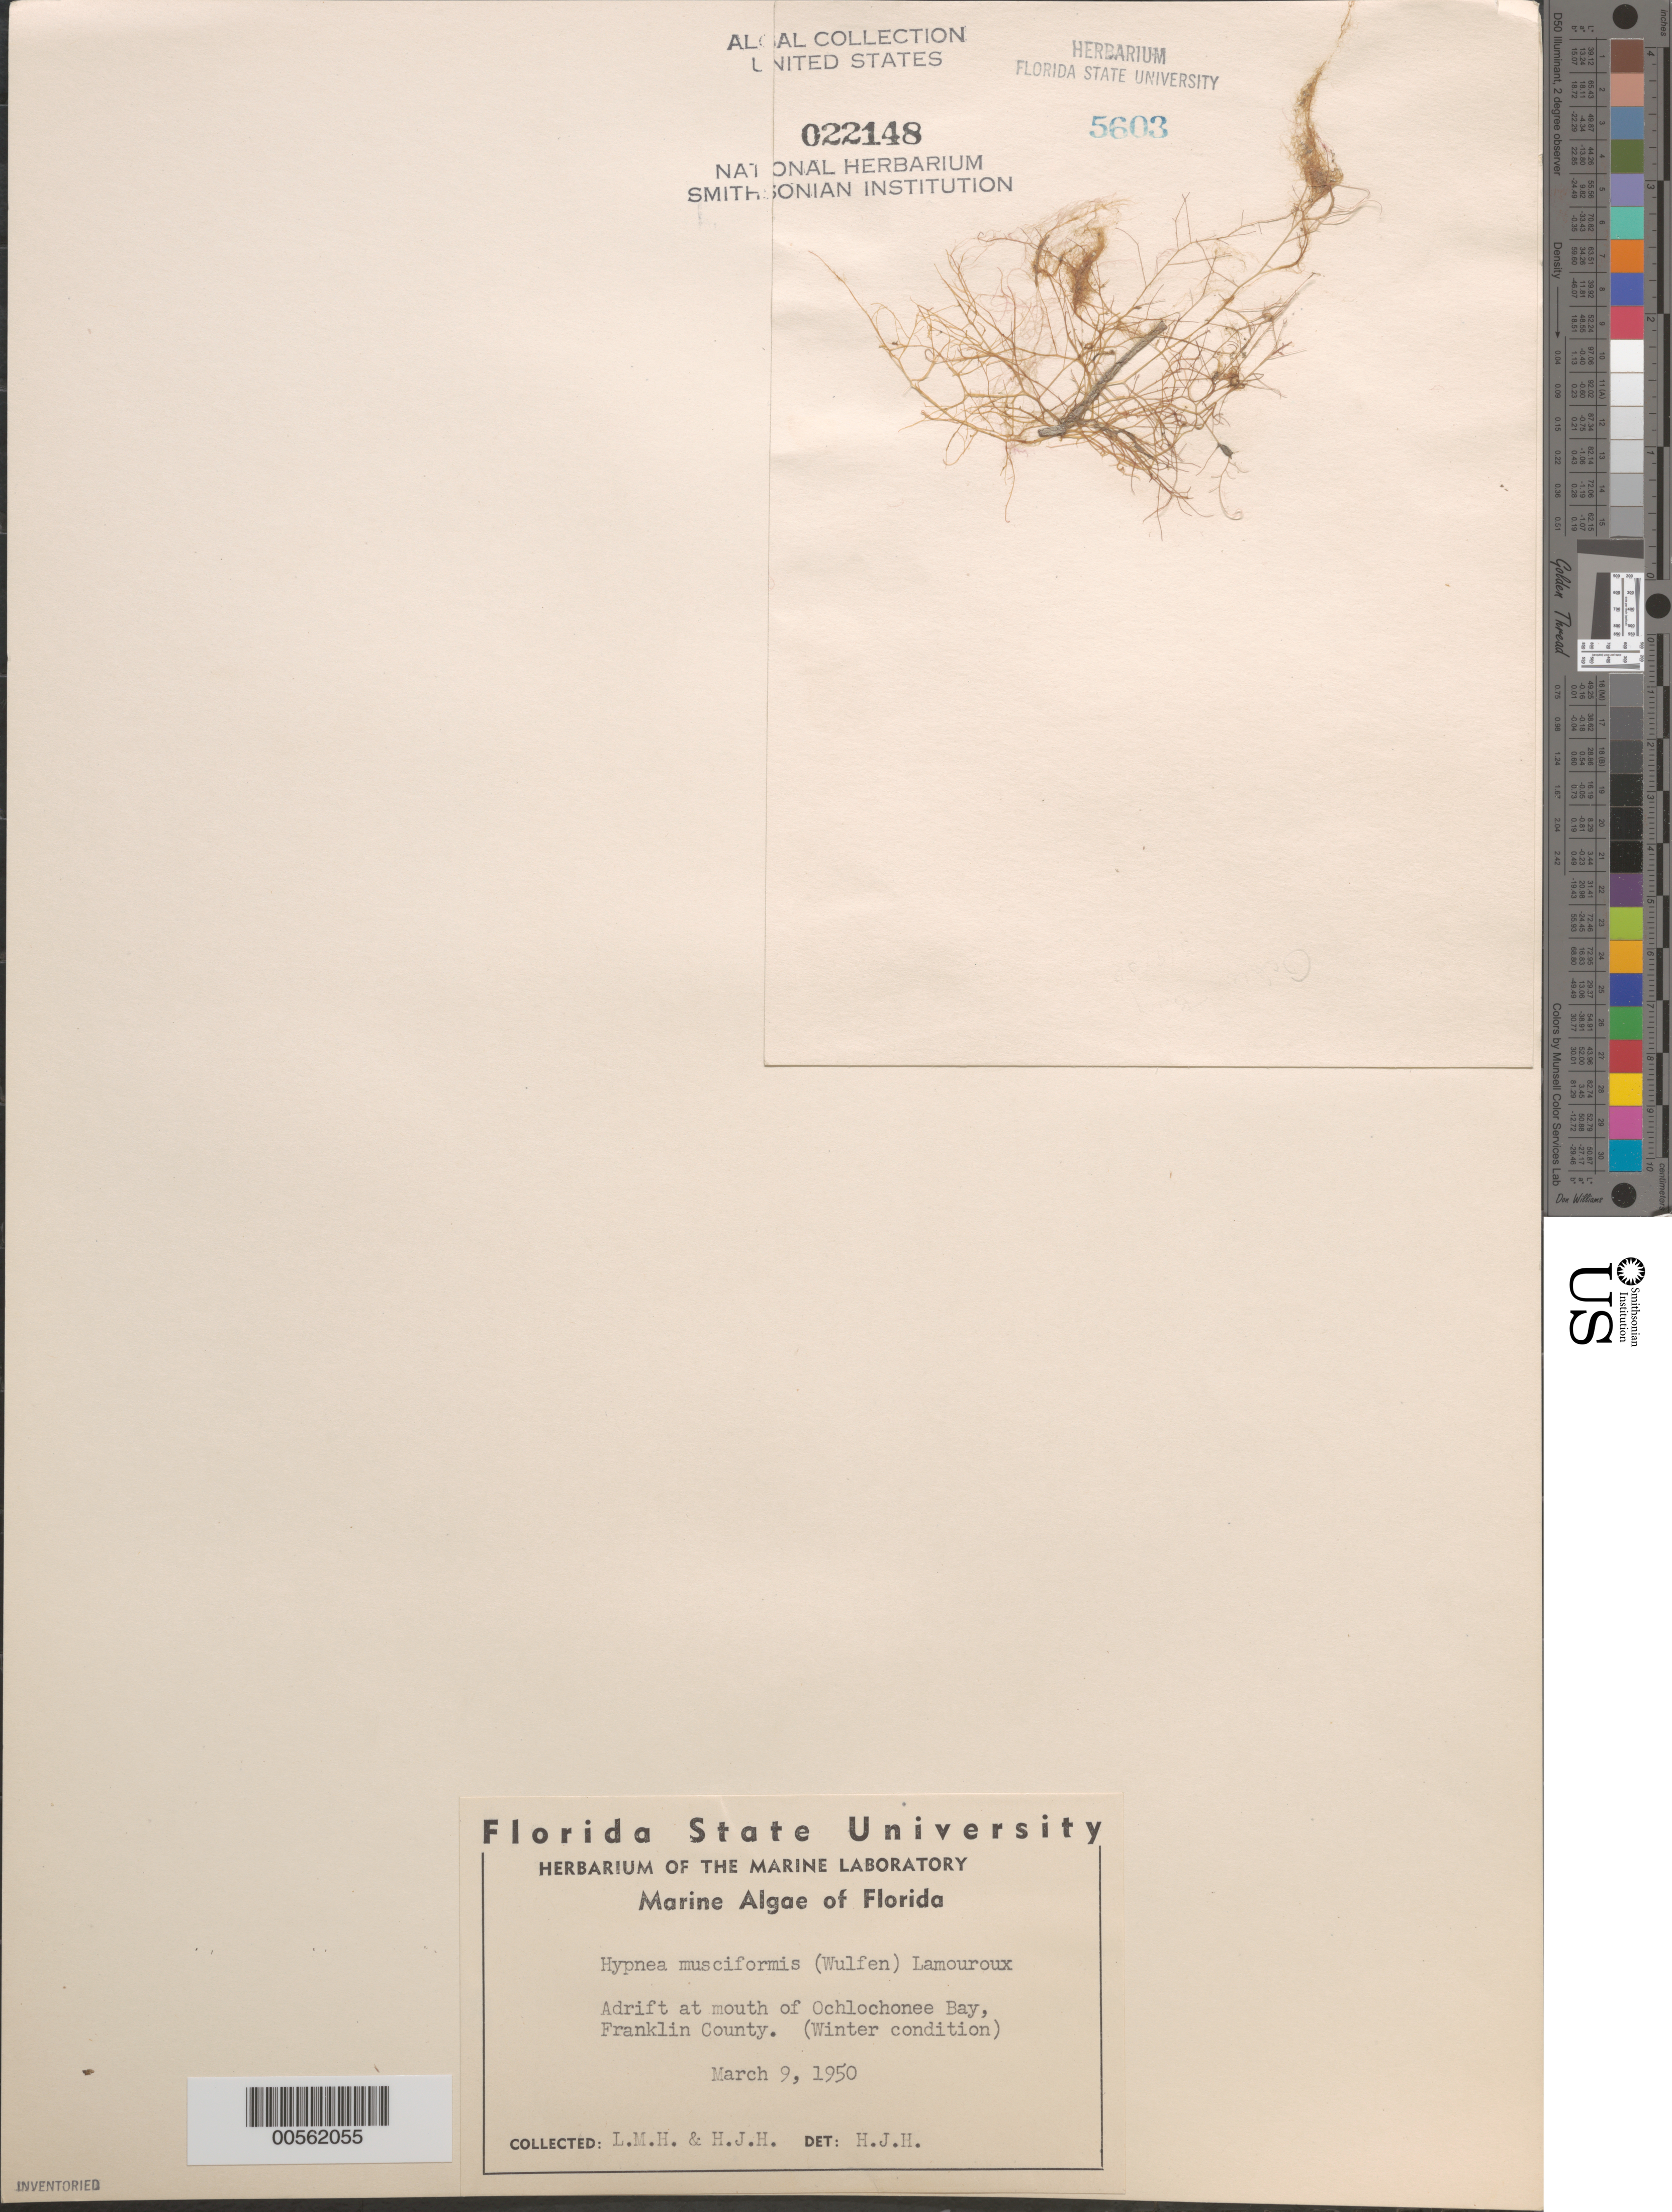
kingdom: Plantae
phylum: Rhodophyta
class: Florideophyceae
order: Gigartinales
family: Cystocloniaceae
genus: Hypnea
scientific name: Hypnea musciformis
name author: (Wulfen) J.V.Lamouroux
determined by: Humm, Harold J.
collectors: L. Henry & H. J. Humm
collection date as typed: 09 Mar 1950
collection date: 1950-03-09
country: United States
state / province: Florida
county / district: Franklin County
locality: Ochlockonee Bay mouth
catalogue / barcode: US 22148